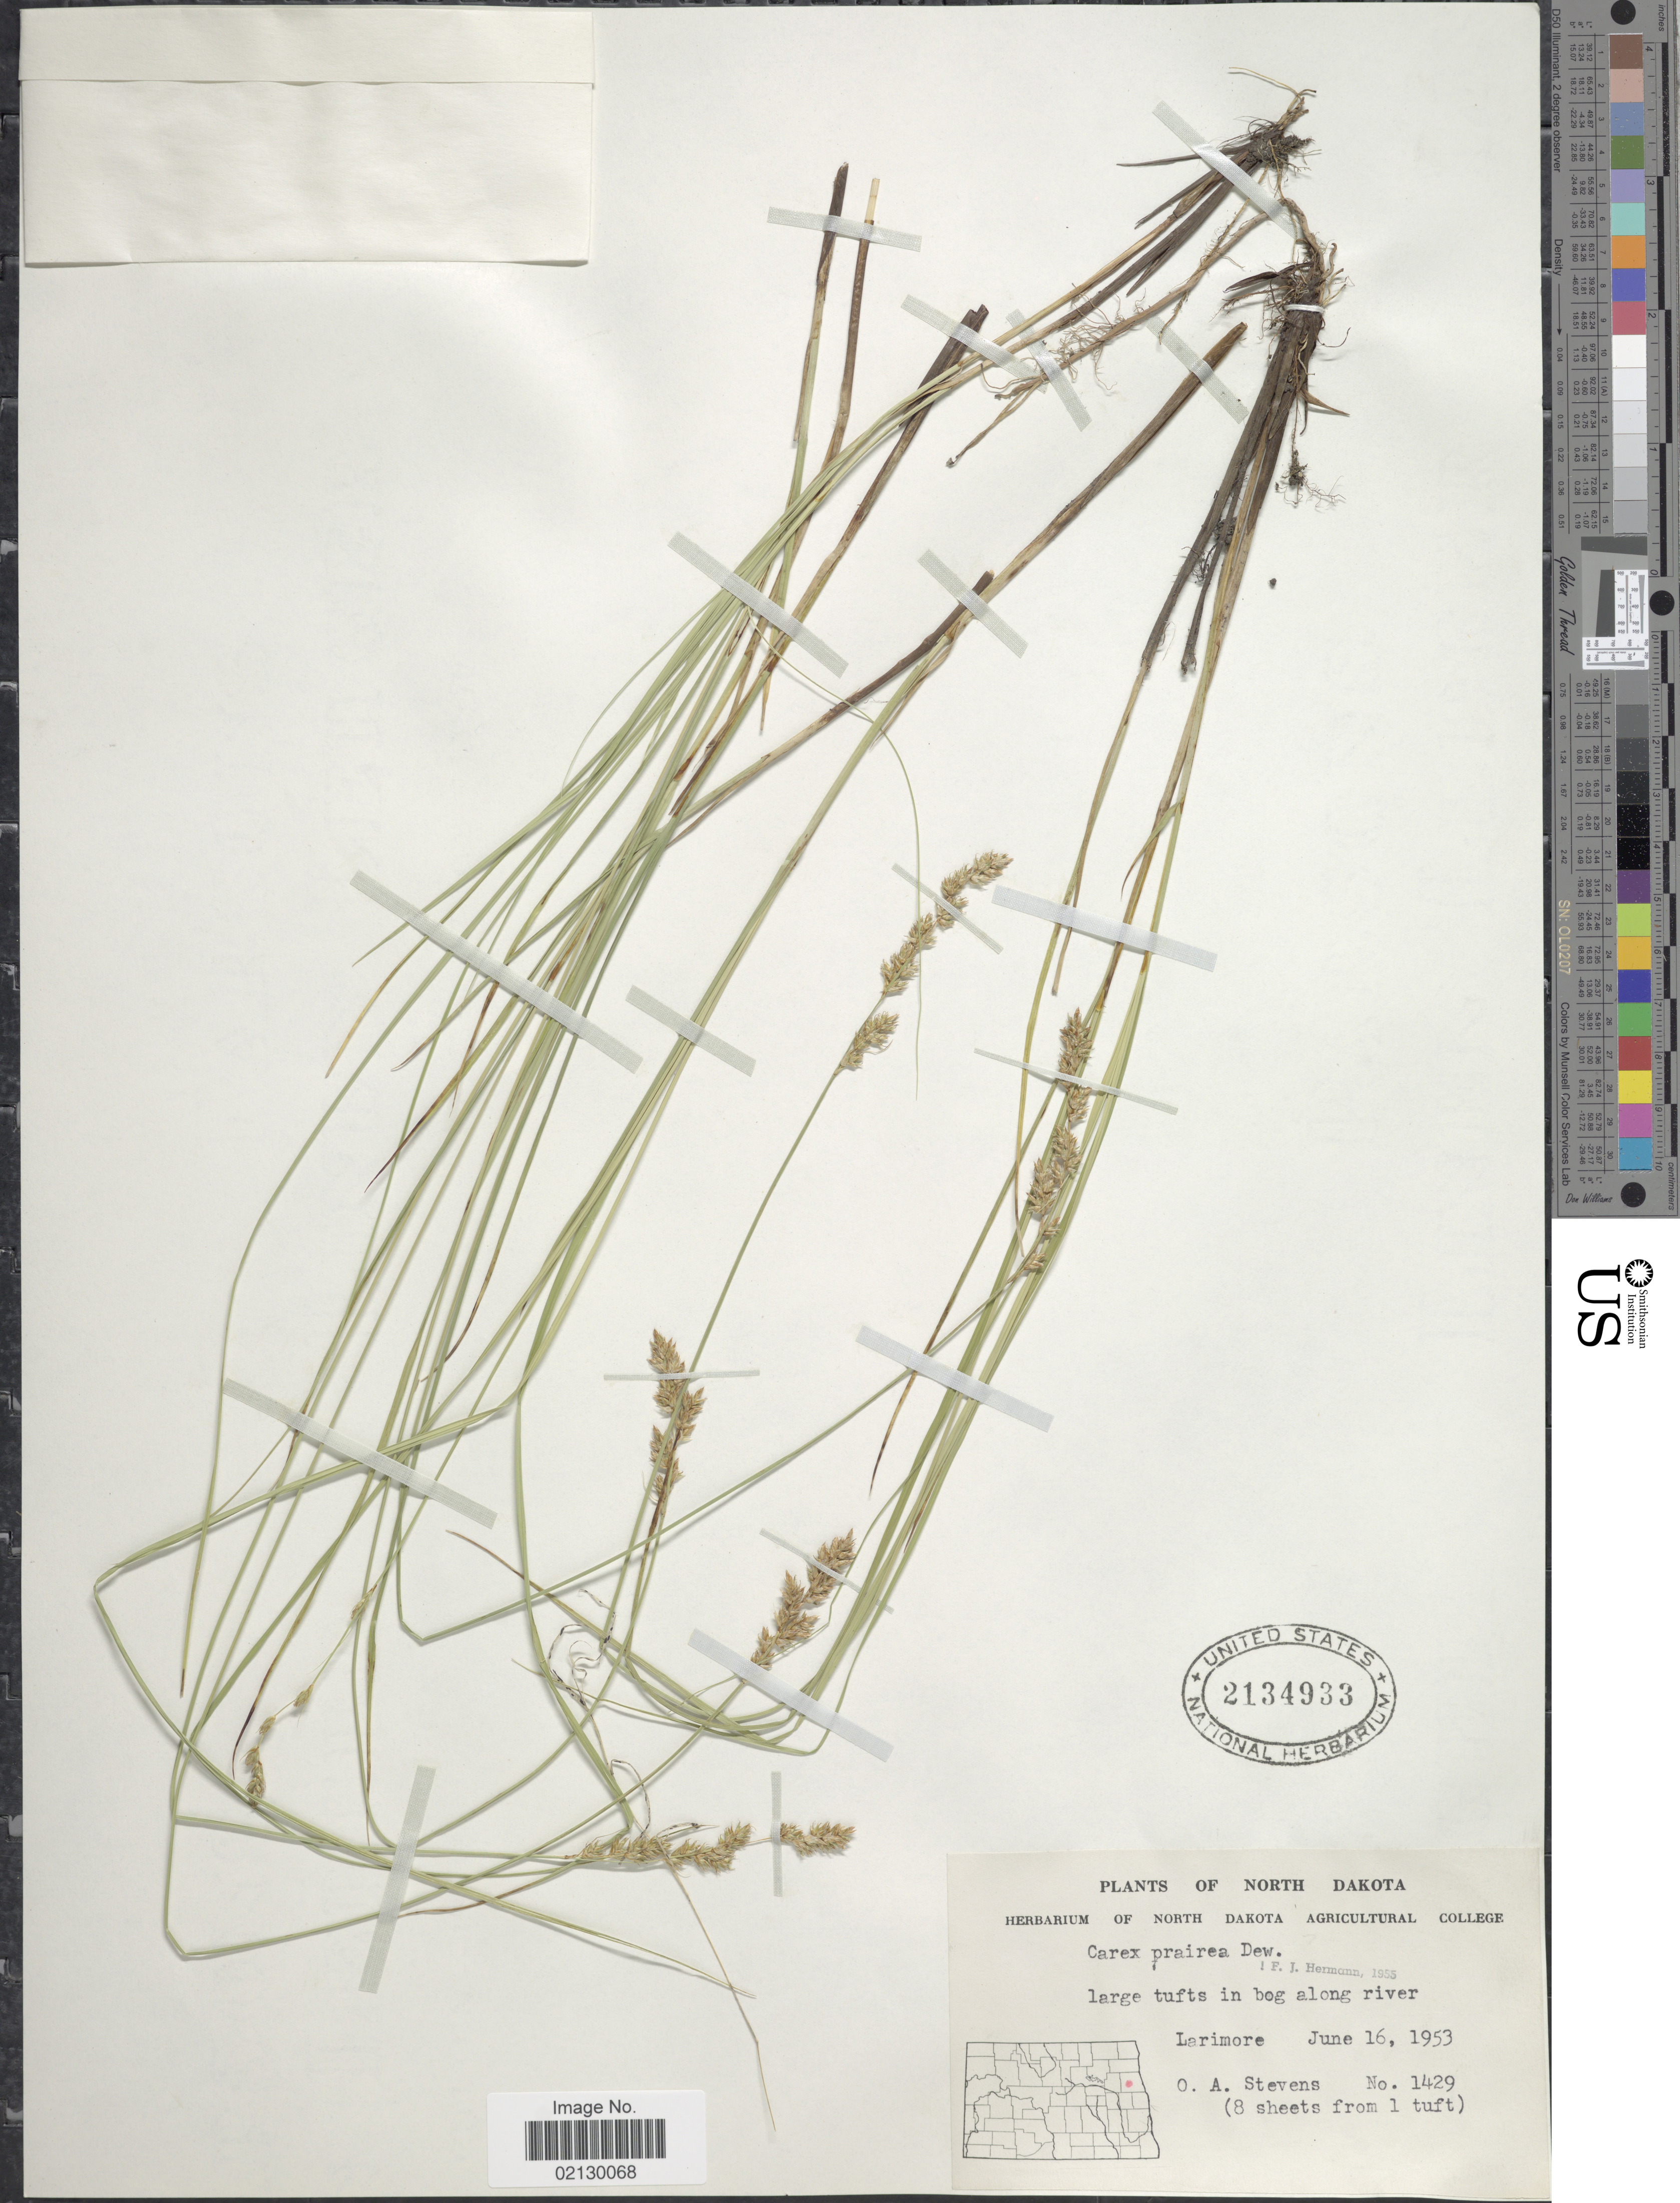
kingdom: Plantae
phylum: Tracheophyta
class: Liliopsida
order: Poales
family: Cyperaceae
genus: Carex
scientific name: Carex prairea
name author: Dewey ex Alph. Wood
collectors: O. A. Stevens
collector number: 1429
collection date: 1953-06-16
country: United States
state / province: North Dakota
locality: Along river, Larimore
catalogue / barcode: US 2134933